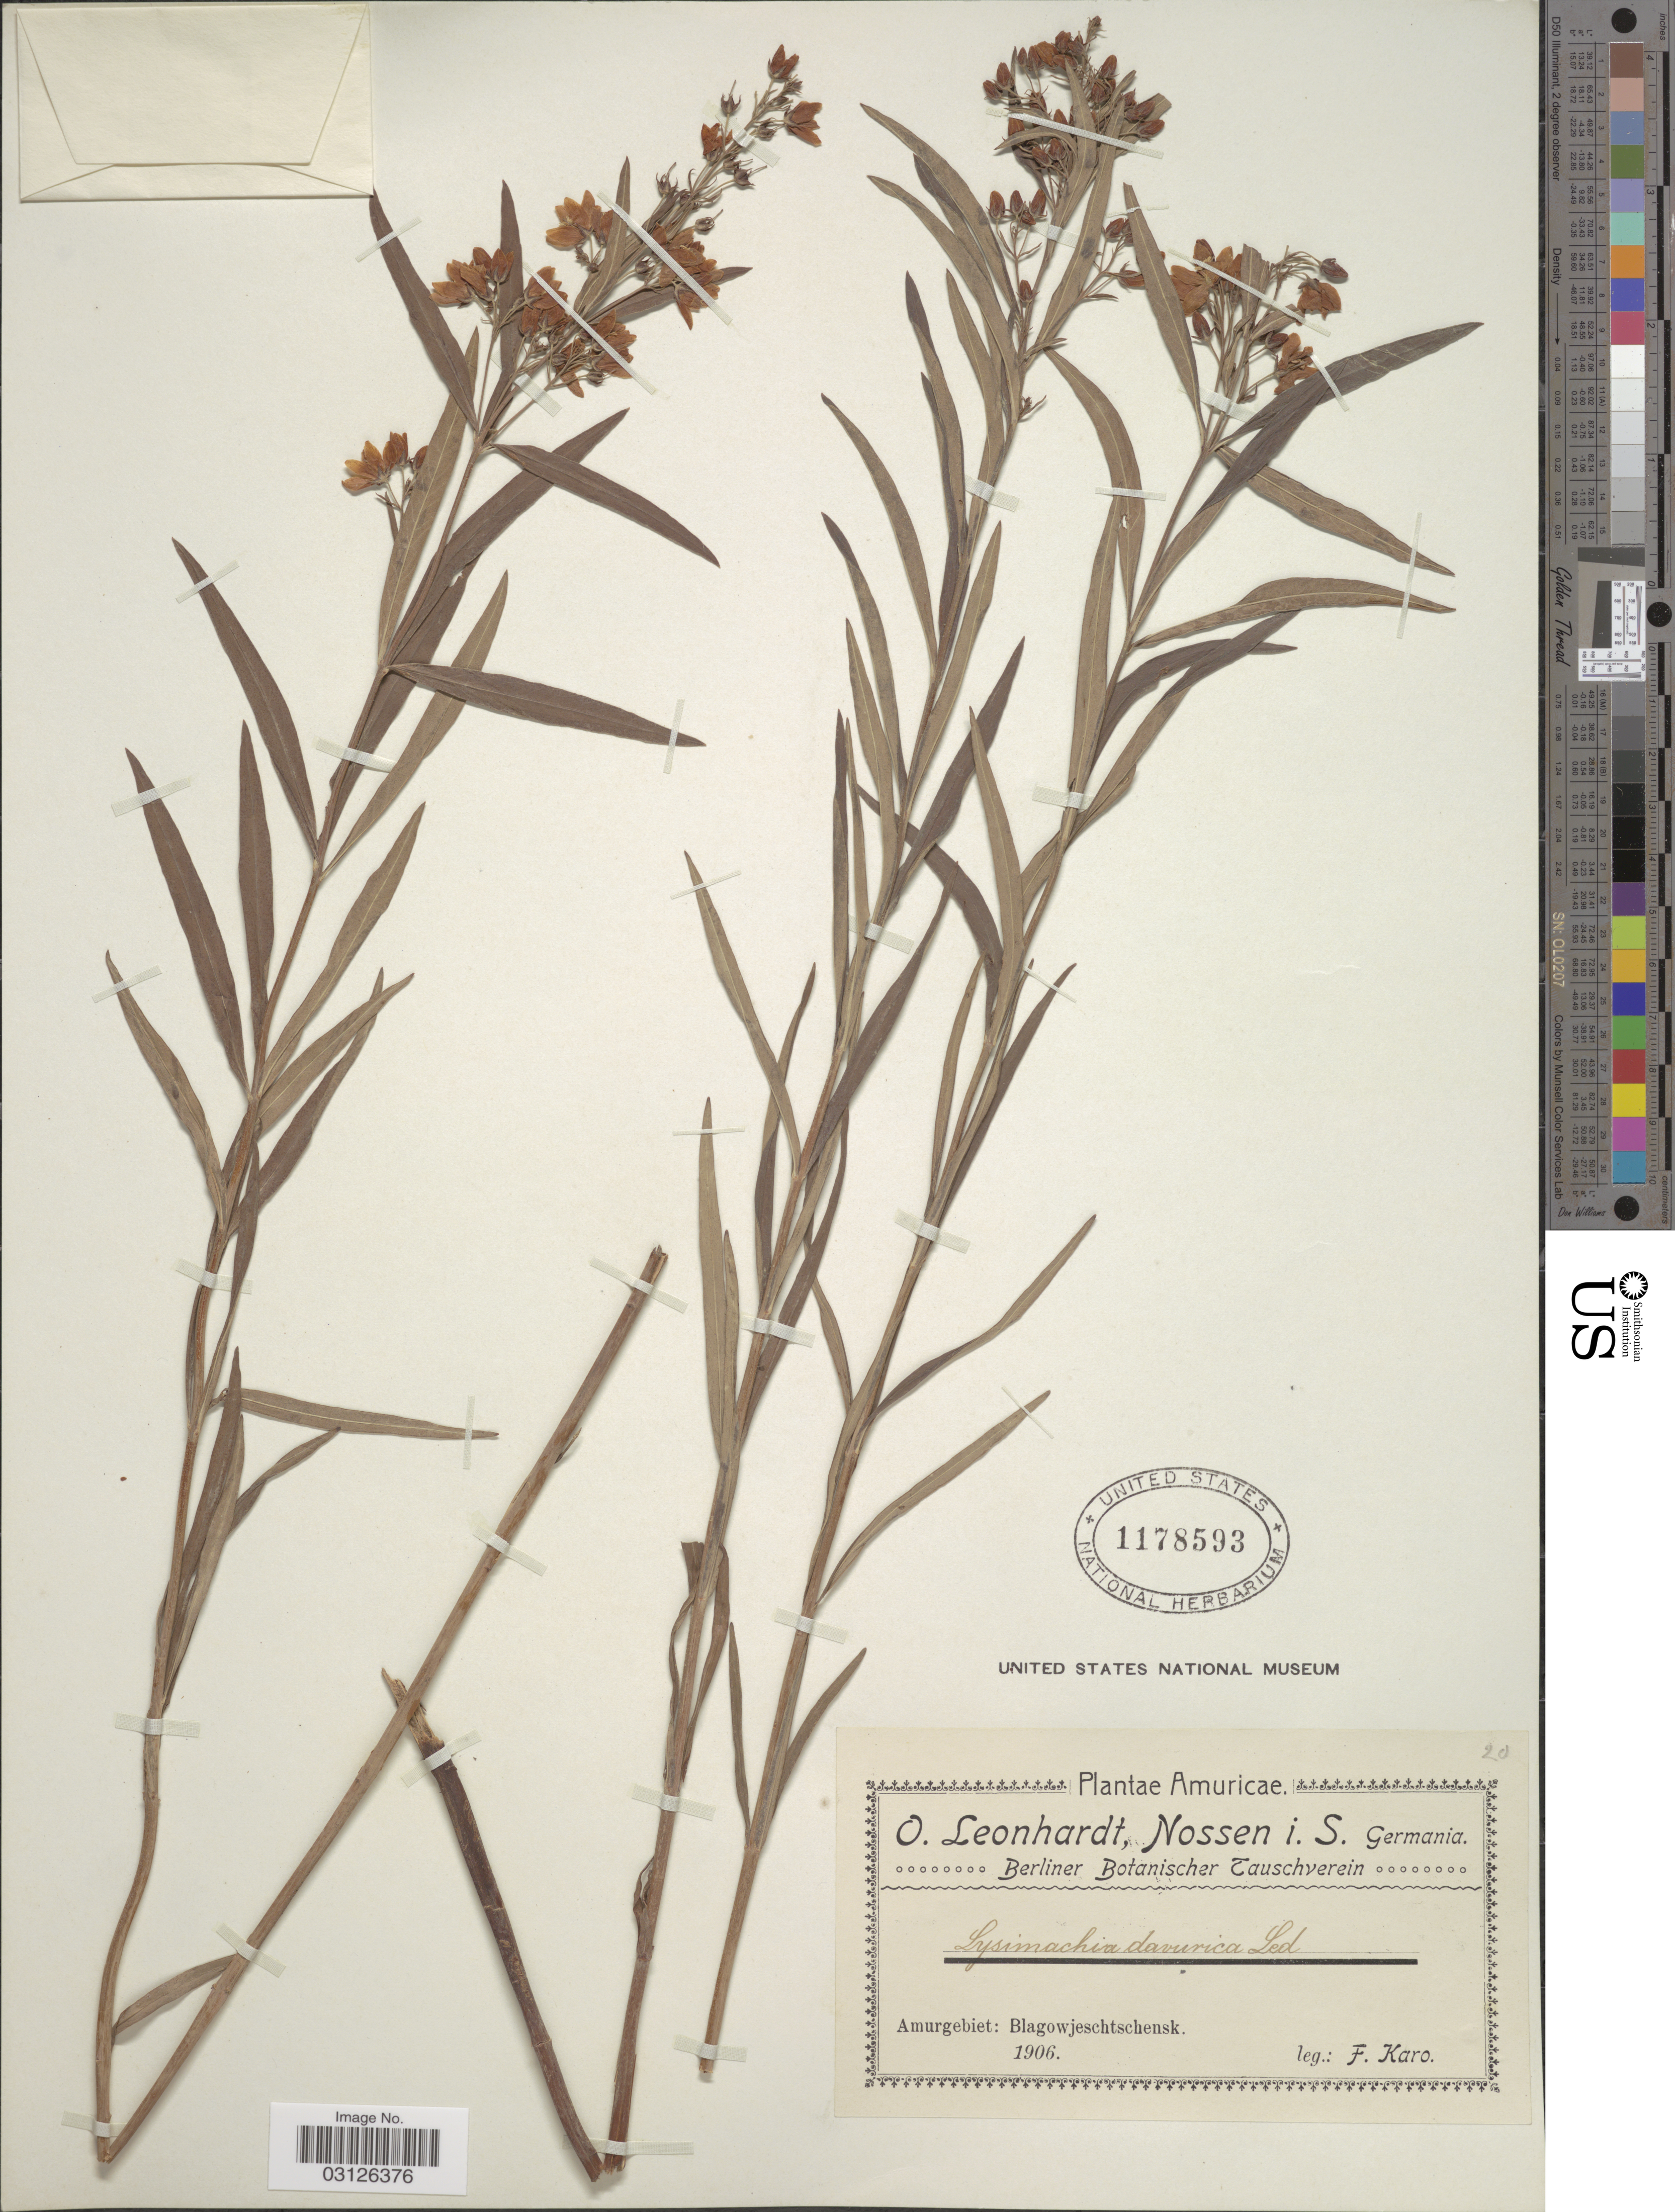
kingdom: Plantae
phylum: Tracheophyta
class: Magnoliopsida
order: Ericales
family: Primulaceae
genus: Lysimachia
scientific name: Lysimachia davurica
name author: Ledeb.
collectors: F. Karo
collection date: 1906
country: Russian Federation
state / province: Amur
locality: Amurgebiet: Blagowjeschtschensk.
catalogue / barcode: US 1178593